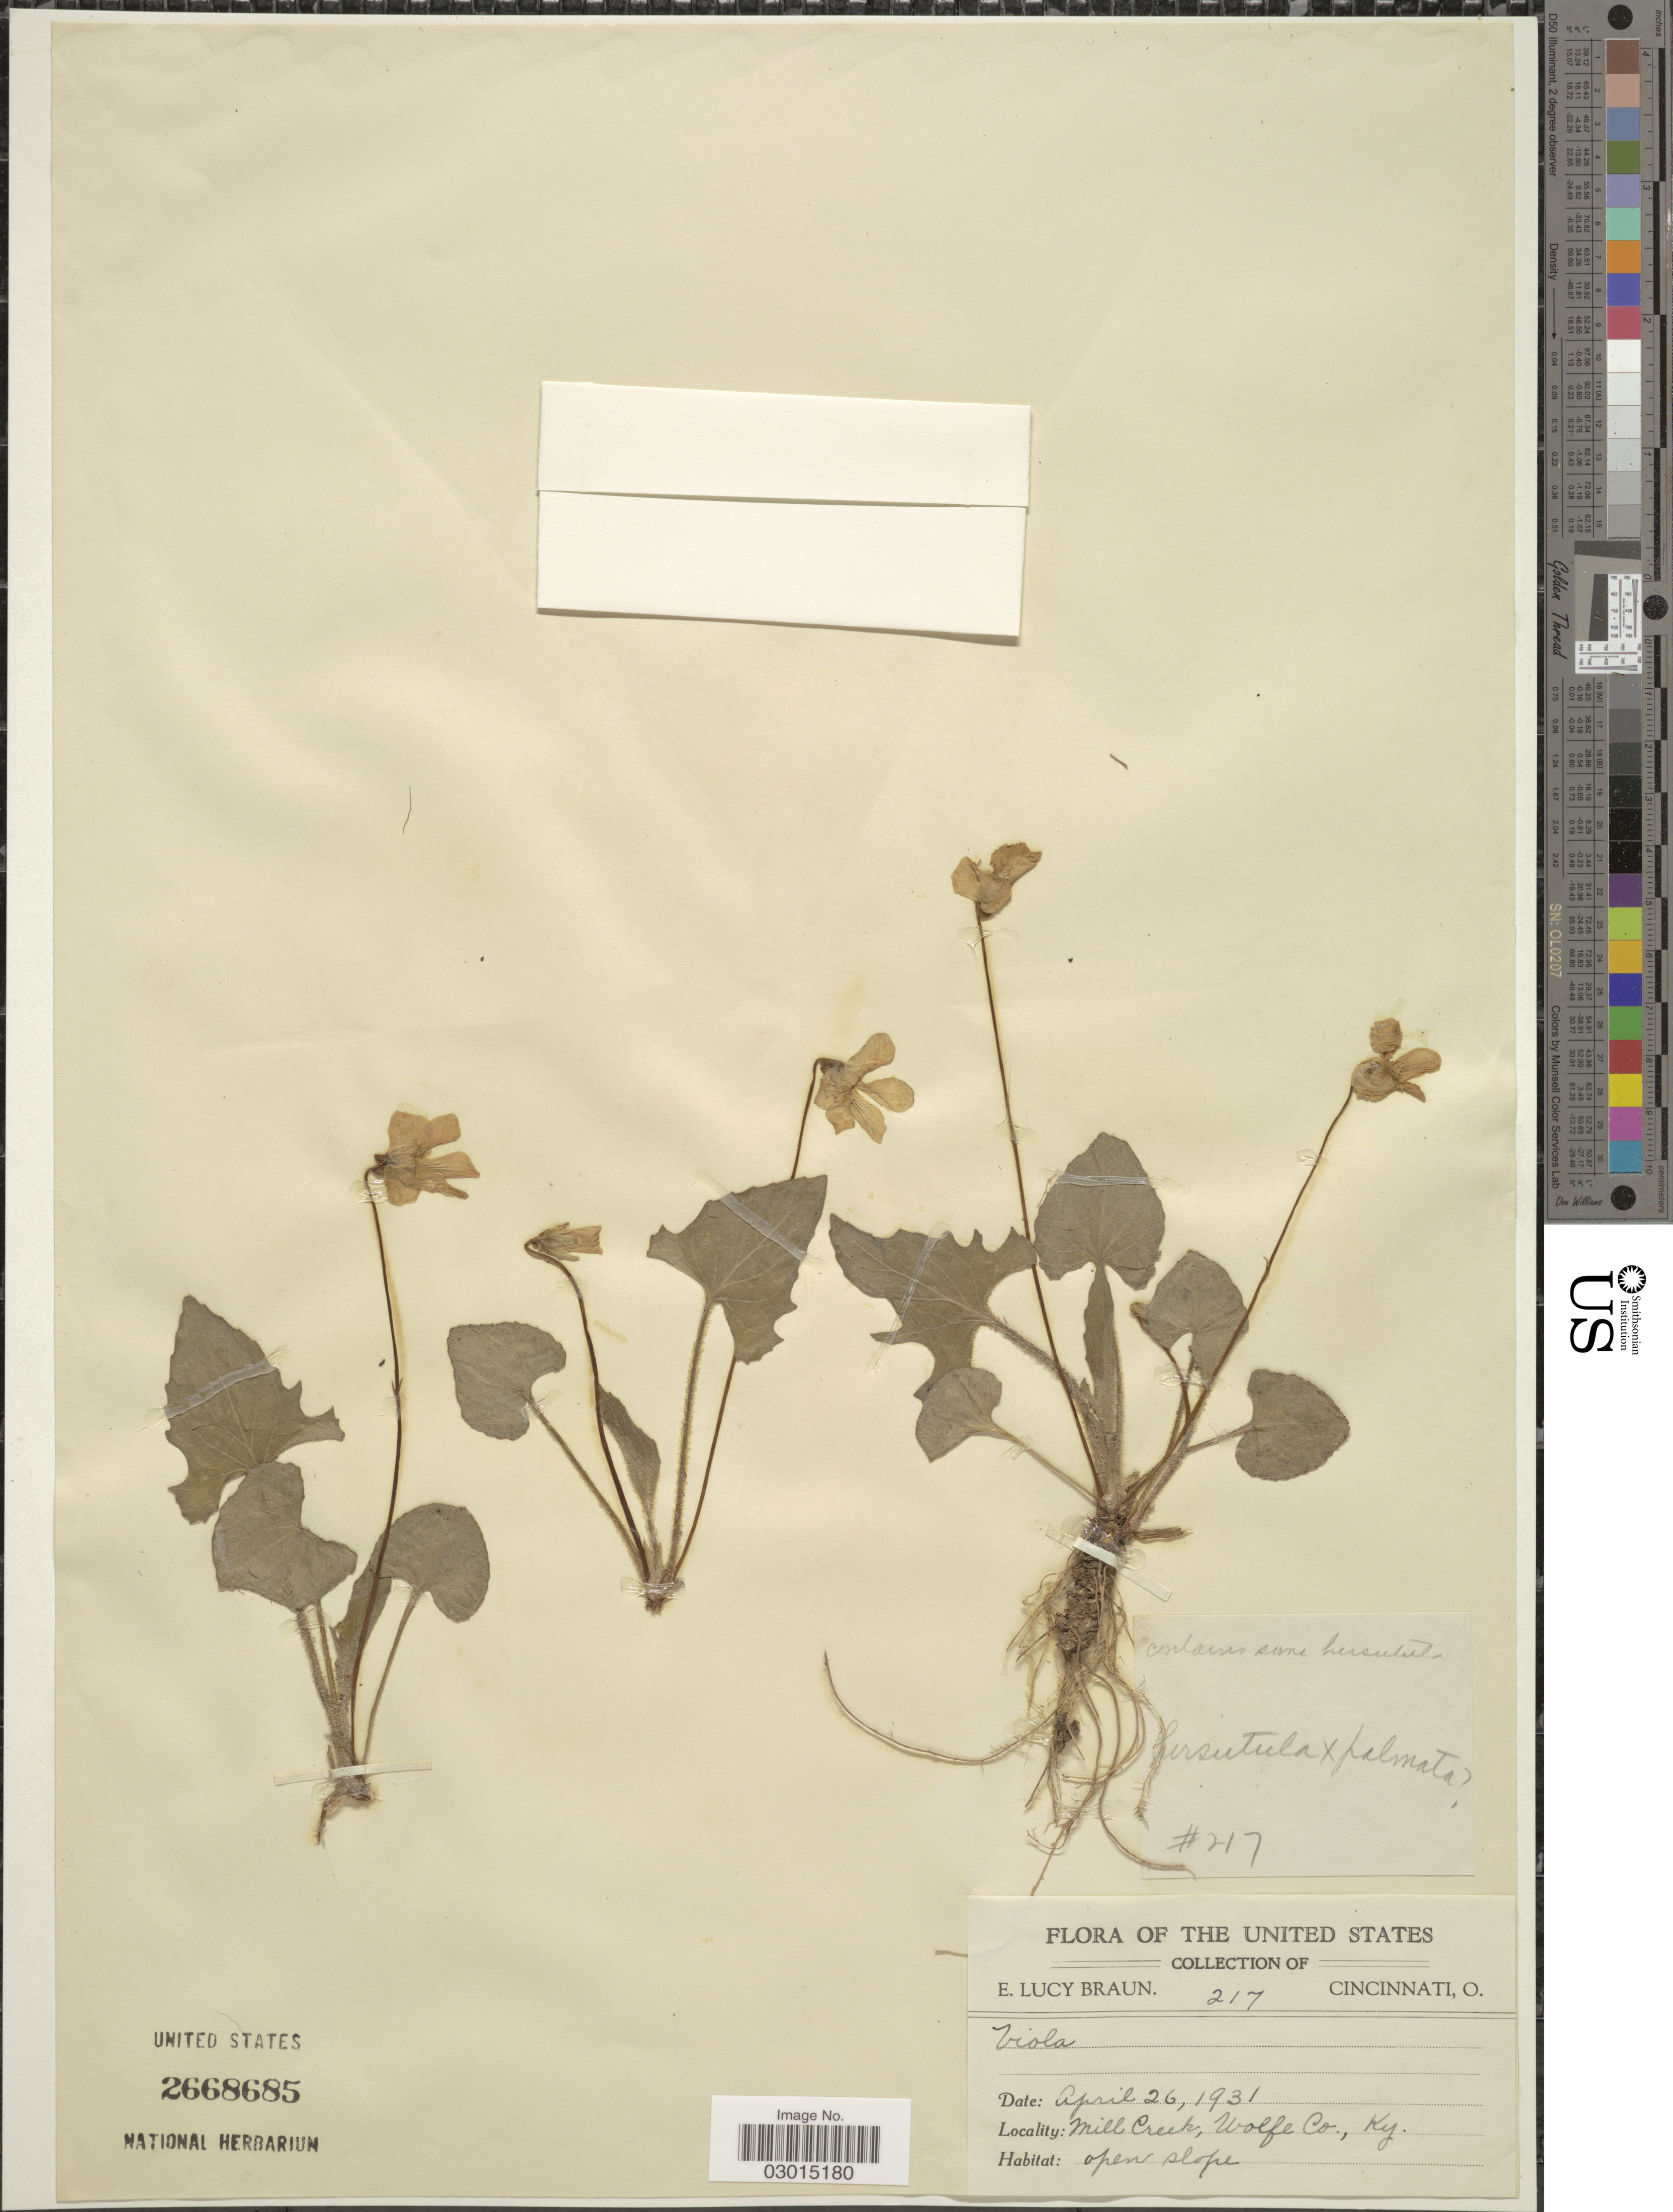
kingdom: Plantae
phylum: Tracheophyta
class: Magnoliopsida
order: Malpighiales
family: Violaceae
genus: Viola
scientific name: Viola hirsutula x V. palmata L.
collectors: E. L. Braun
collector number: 217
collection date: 1931-04-26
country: United States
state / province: Kentucky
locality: Mill Creek, Wolfe Co., Ky.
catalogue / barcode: US 2668685